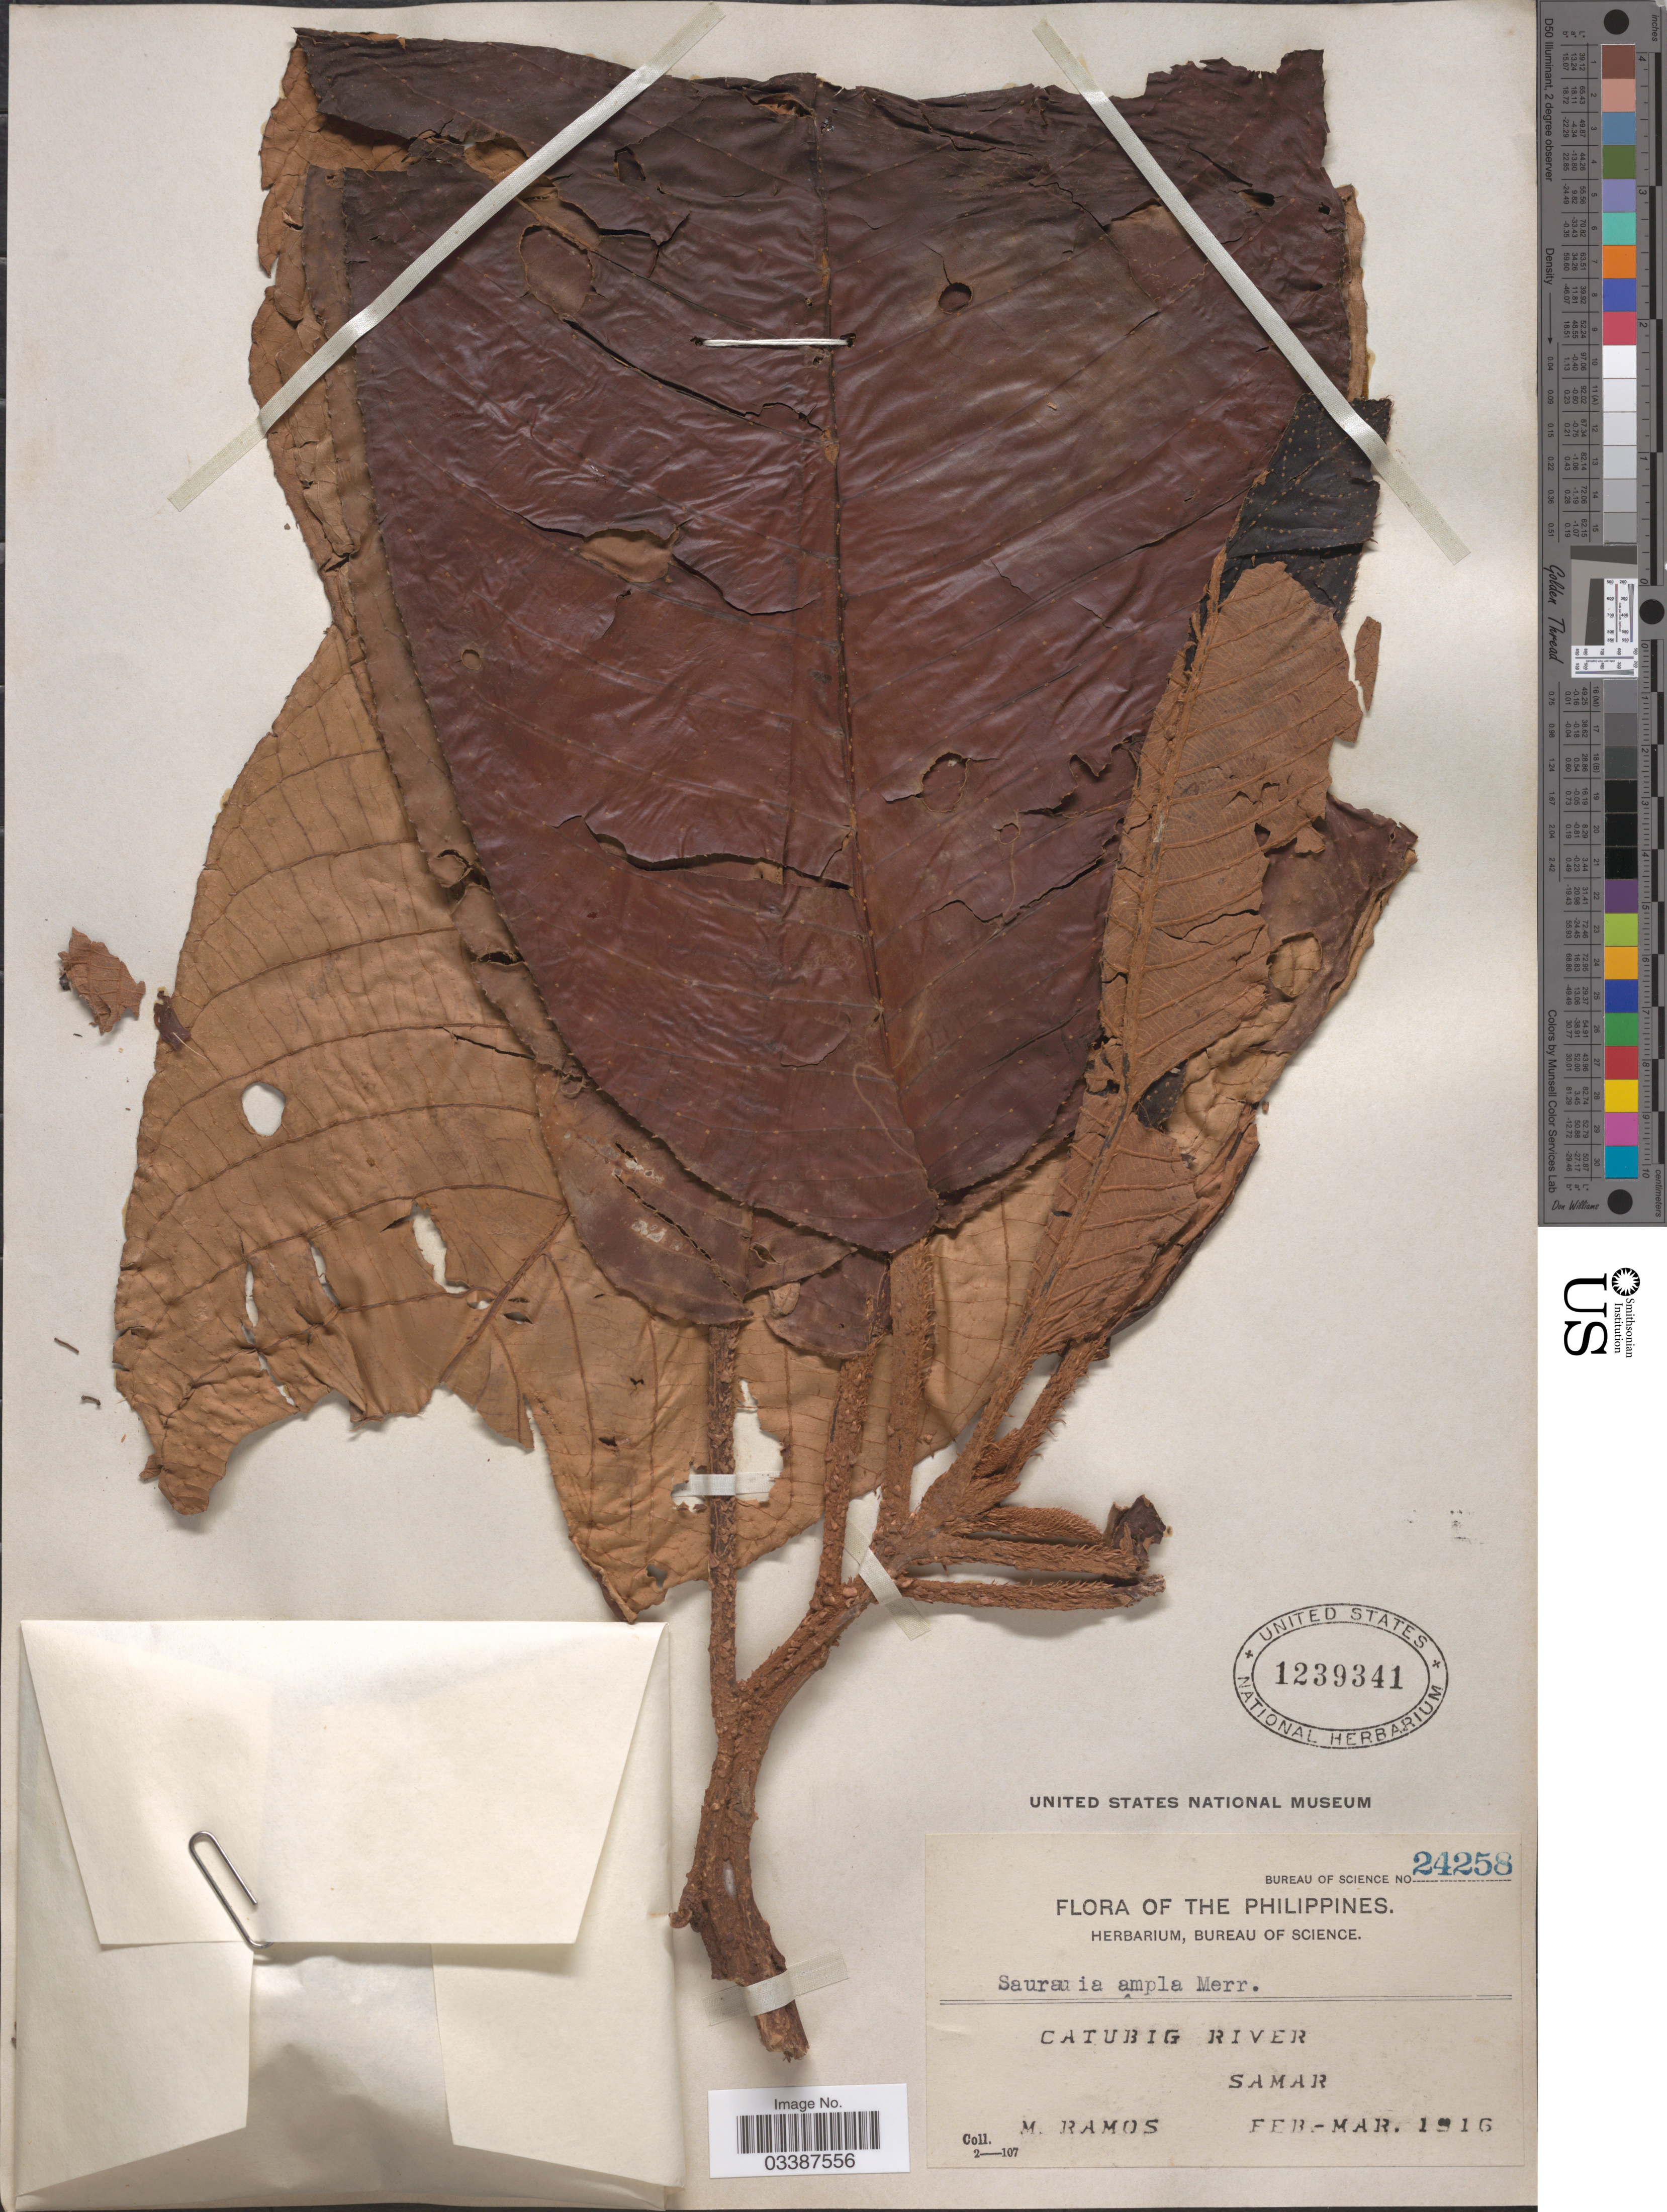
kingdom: Plantae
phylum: Tracheophyta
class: Magnoliopsida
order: Ericales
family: Actinidiaceae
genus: Saurauia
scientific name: Saurauia ampla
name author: Merr.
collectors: M. Ramos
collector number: Bureau of Science 24258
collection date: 1916-02/1916-03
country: Philippines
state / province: Eastern Visayas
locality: Catubig River, Samar.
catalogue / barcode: US 1239341